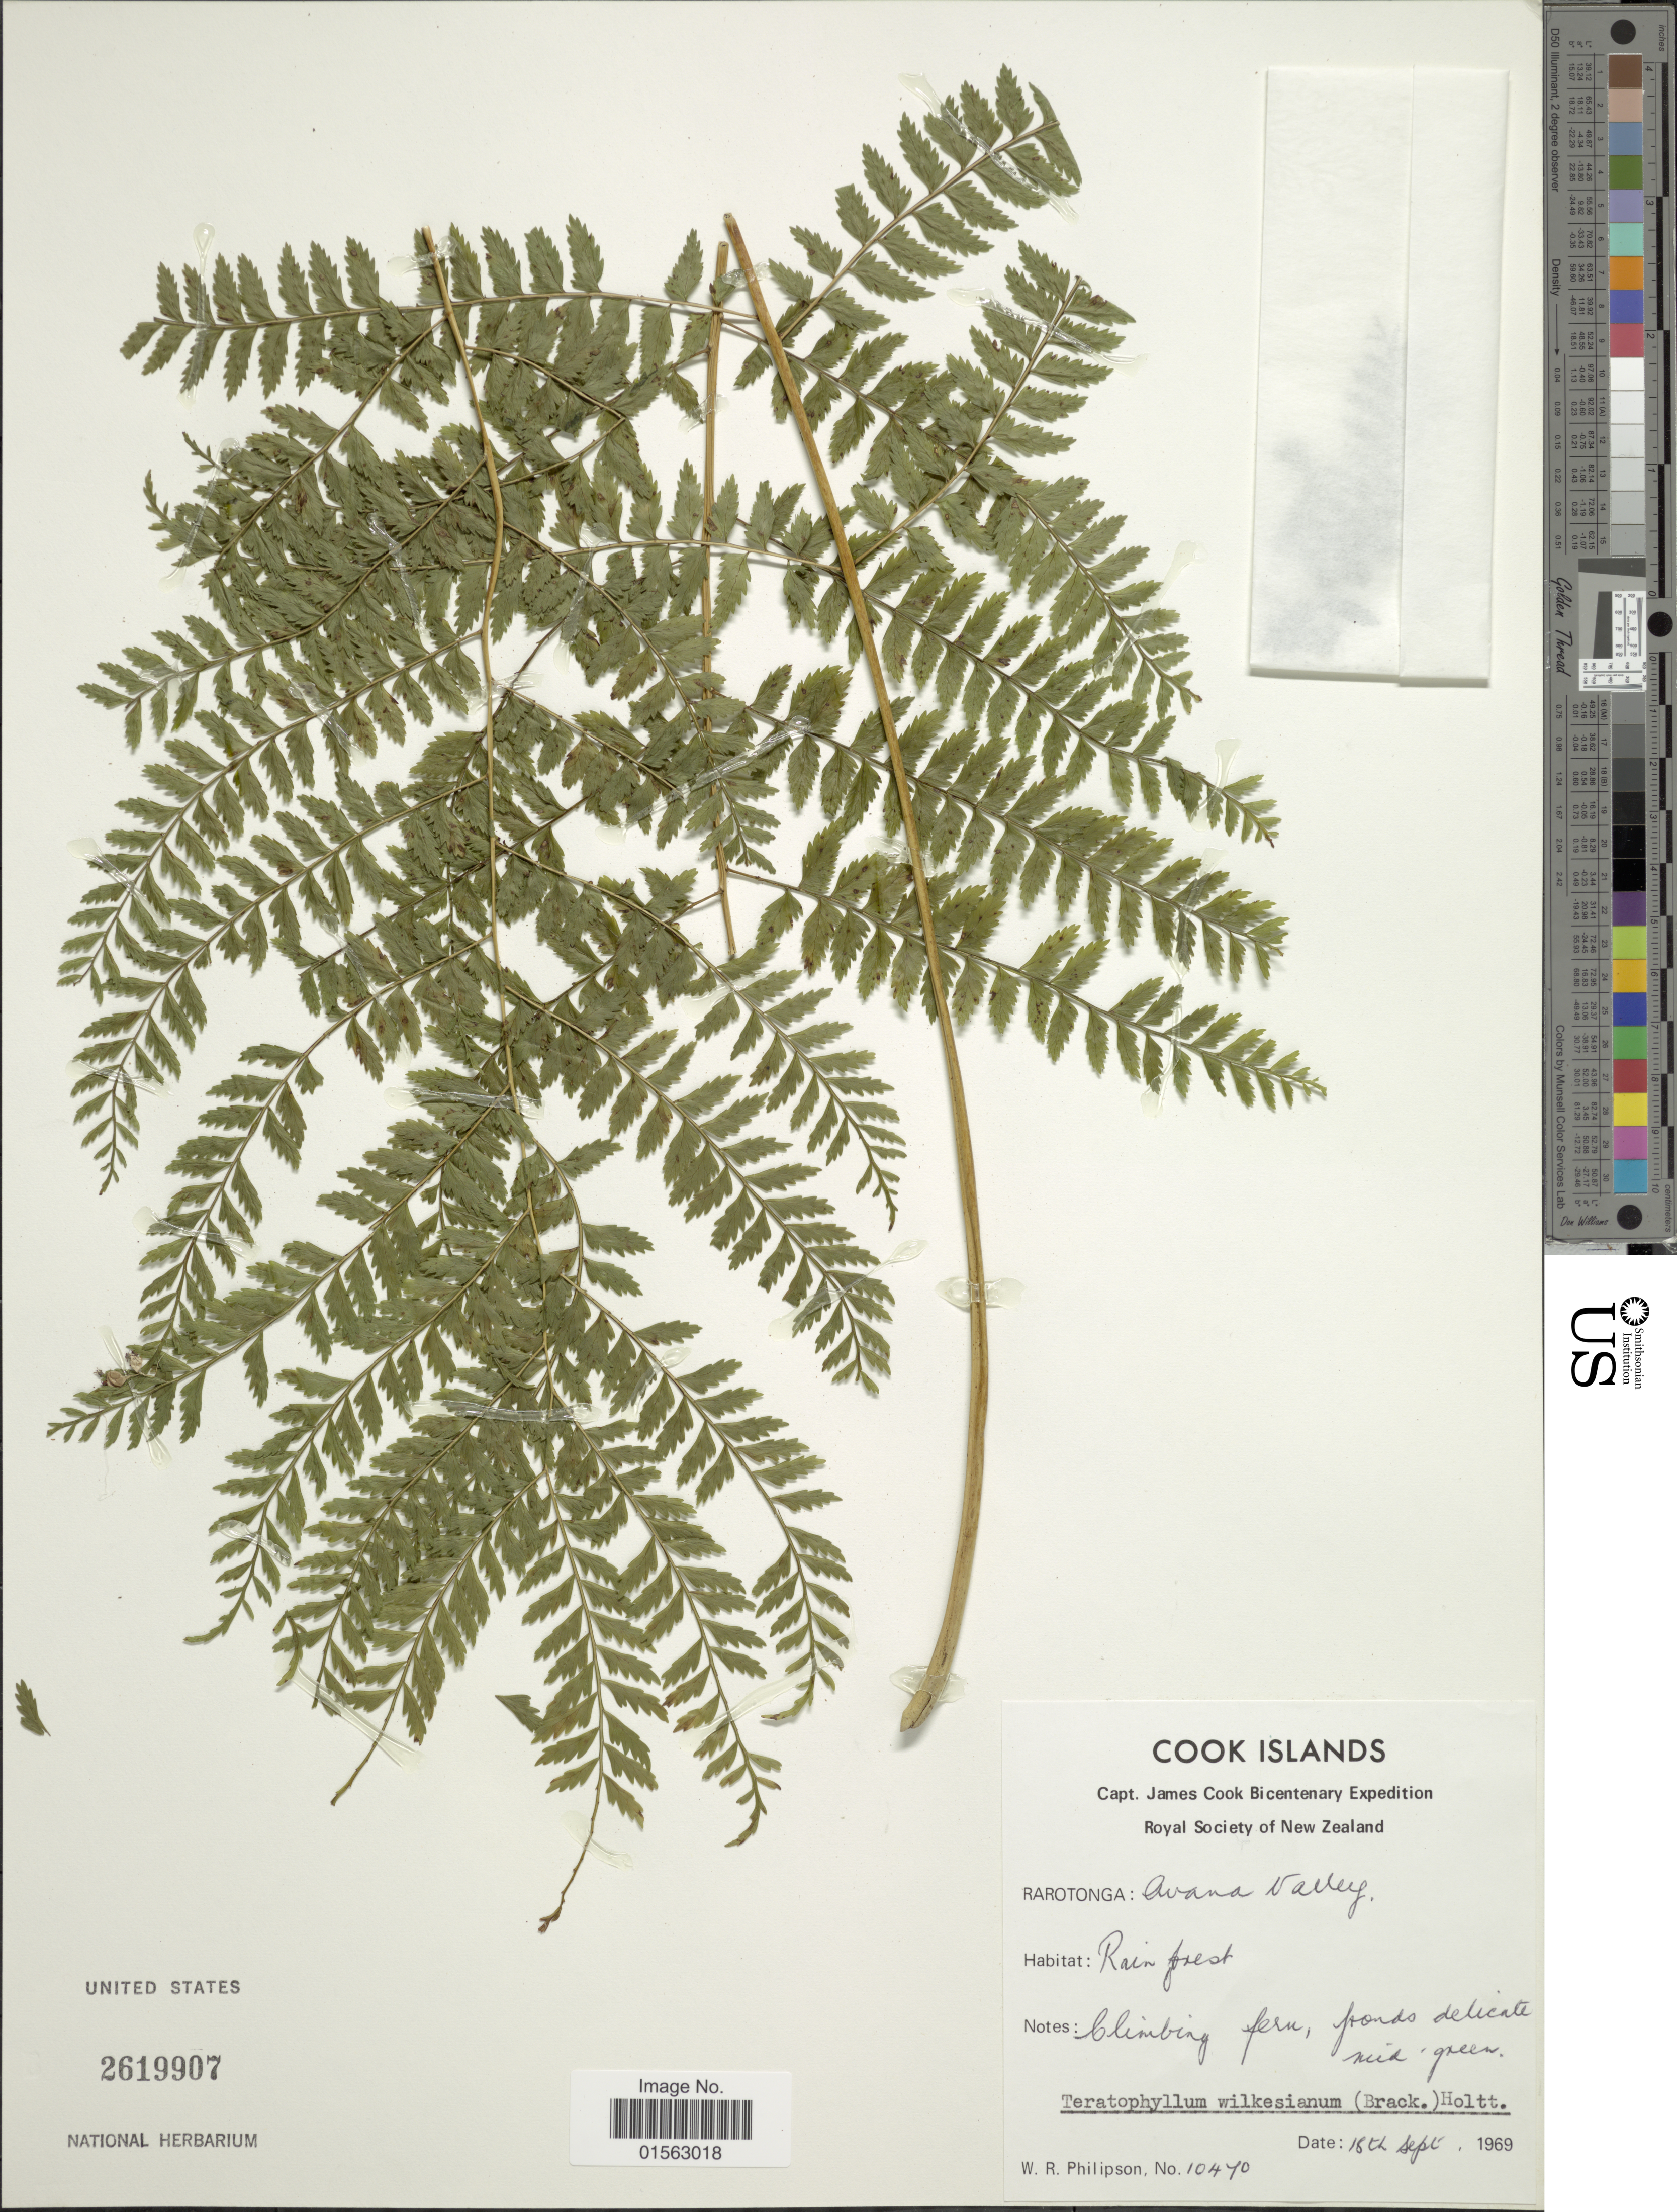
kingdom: Plantae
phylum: Tracheophyta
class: Polypodiopsida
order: Polypodiales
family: Dryopteridaceae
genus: Teratophyllum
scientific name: Teratophyllum wilkesianum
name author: (Brack.) Holttum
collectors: W. R. Philipson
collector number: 10470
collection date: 1969-09-15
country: Cook Islands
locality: Avana Valley, Rain forest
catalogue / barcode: US 2619907